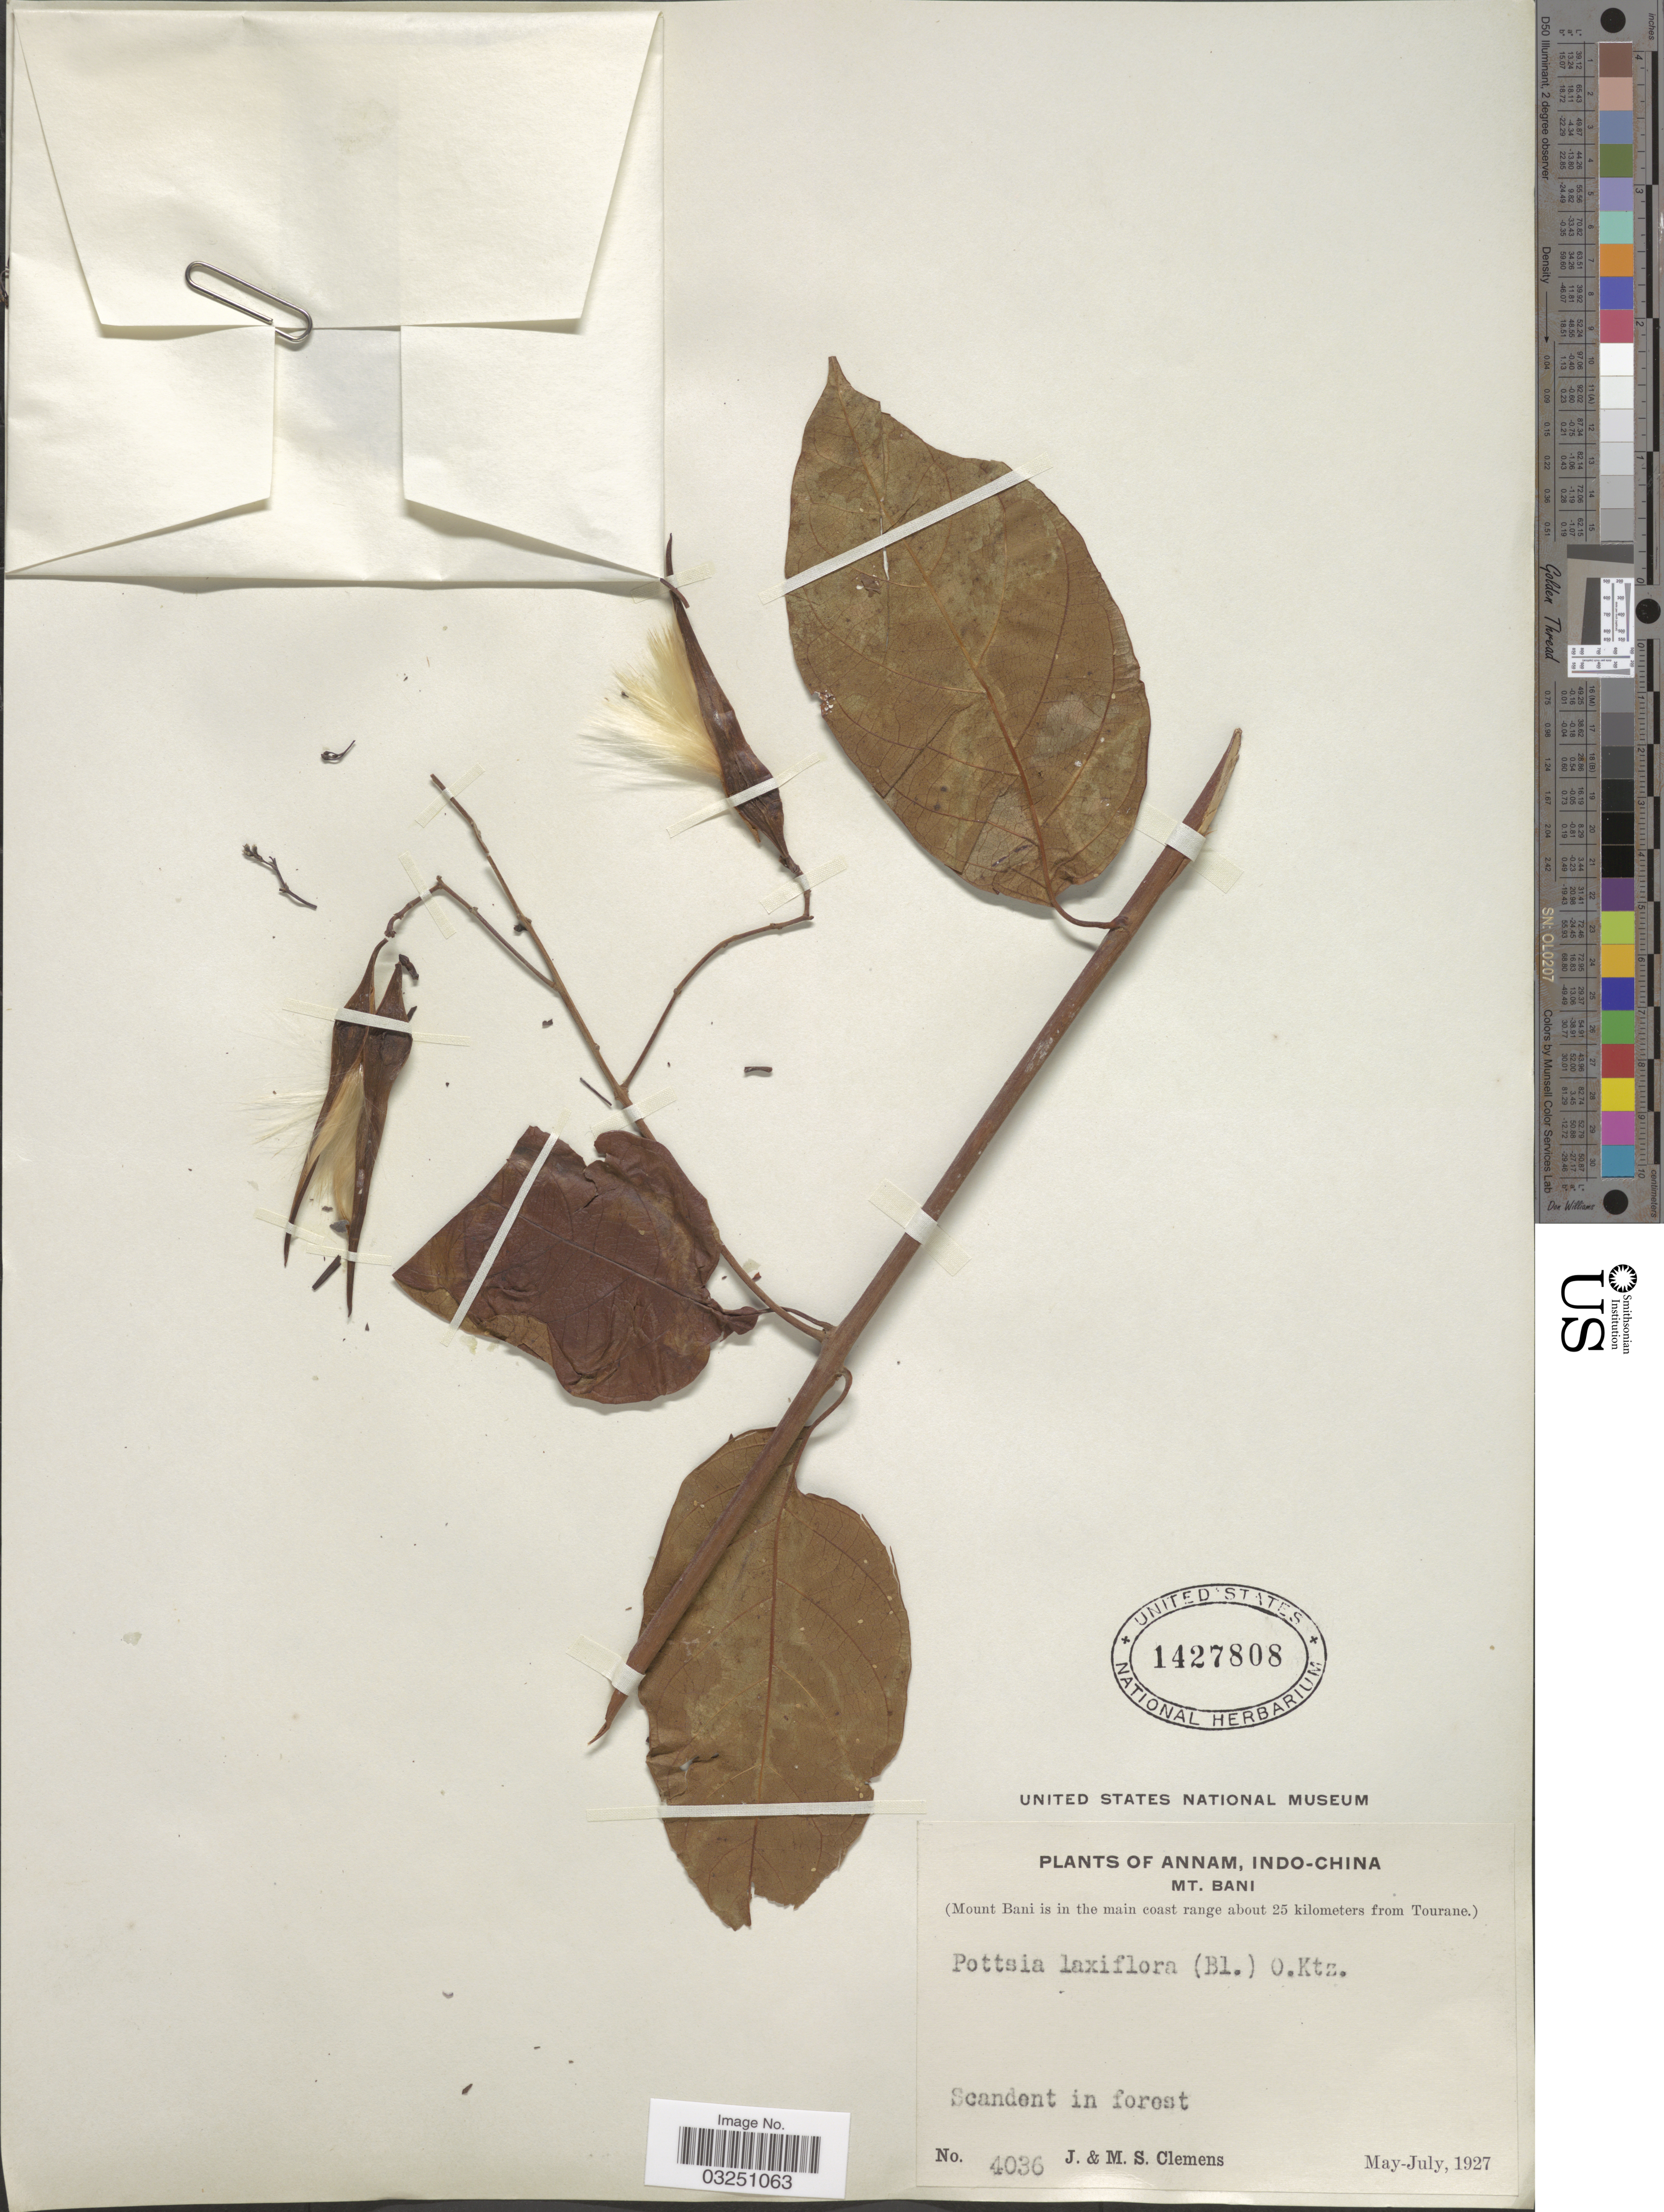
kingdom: Plantae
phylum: Tracheophyta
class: Magnoliopsida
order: Gentianales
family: Apocynaceae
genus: Pottsia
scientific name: Pottsia laxiflora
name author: (Blume) Kuntze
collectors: J. Clemens & M. S. Clemens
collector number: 4036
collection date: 1927-05/1927-07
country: Vietnam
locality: Annam, Indo-China, Mt. Bani (Mount Bani is in the main coast range about 25 kilometers from Tourane.).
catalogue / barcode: US 1427808